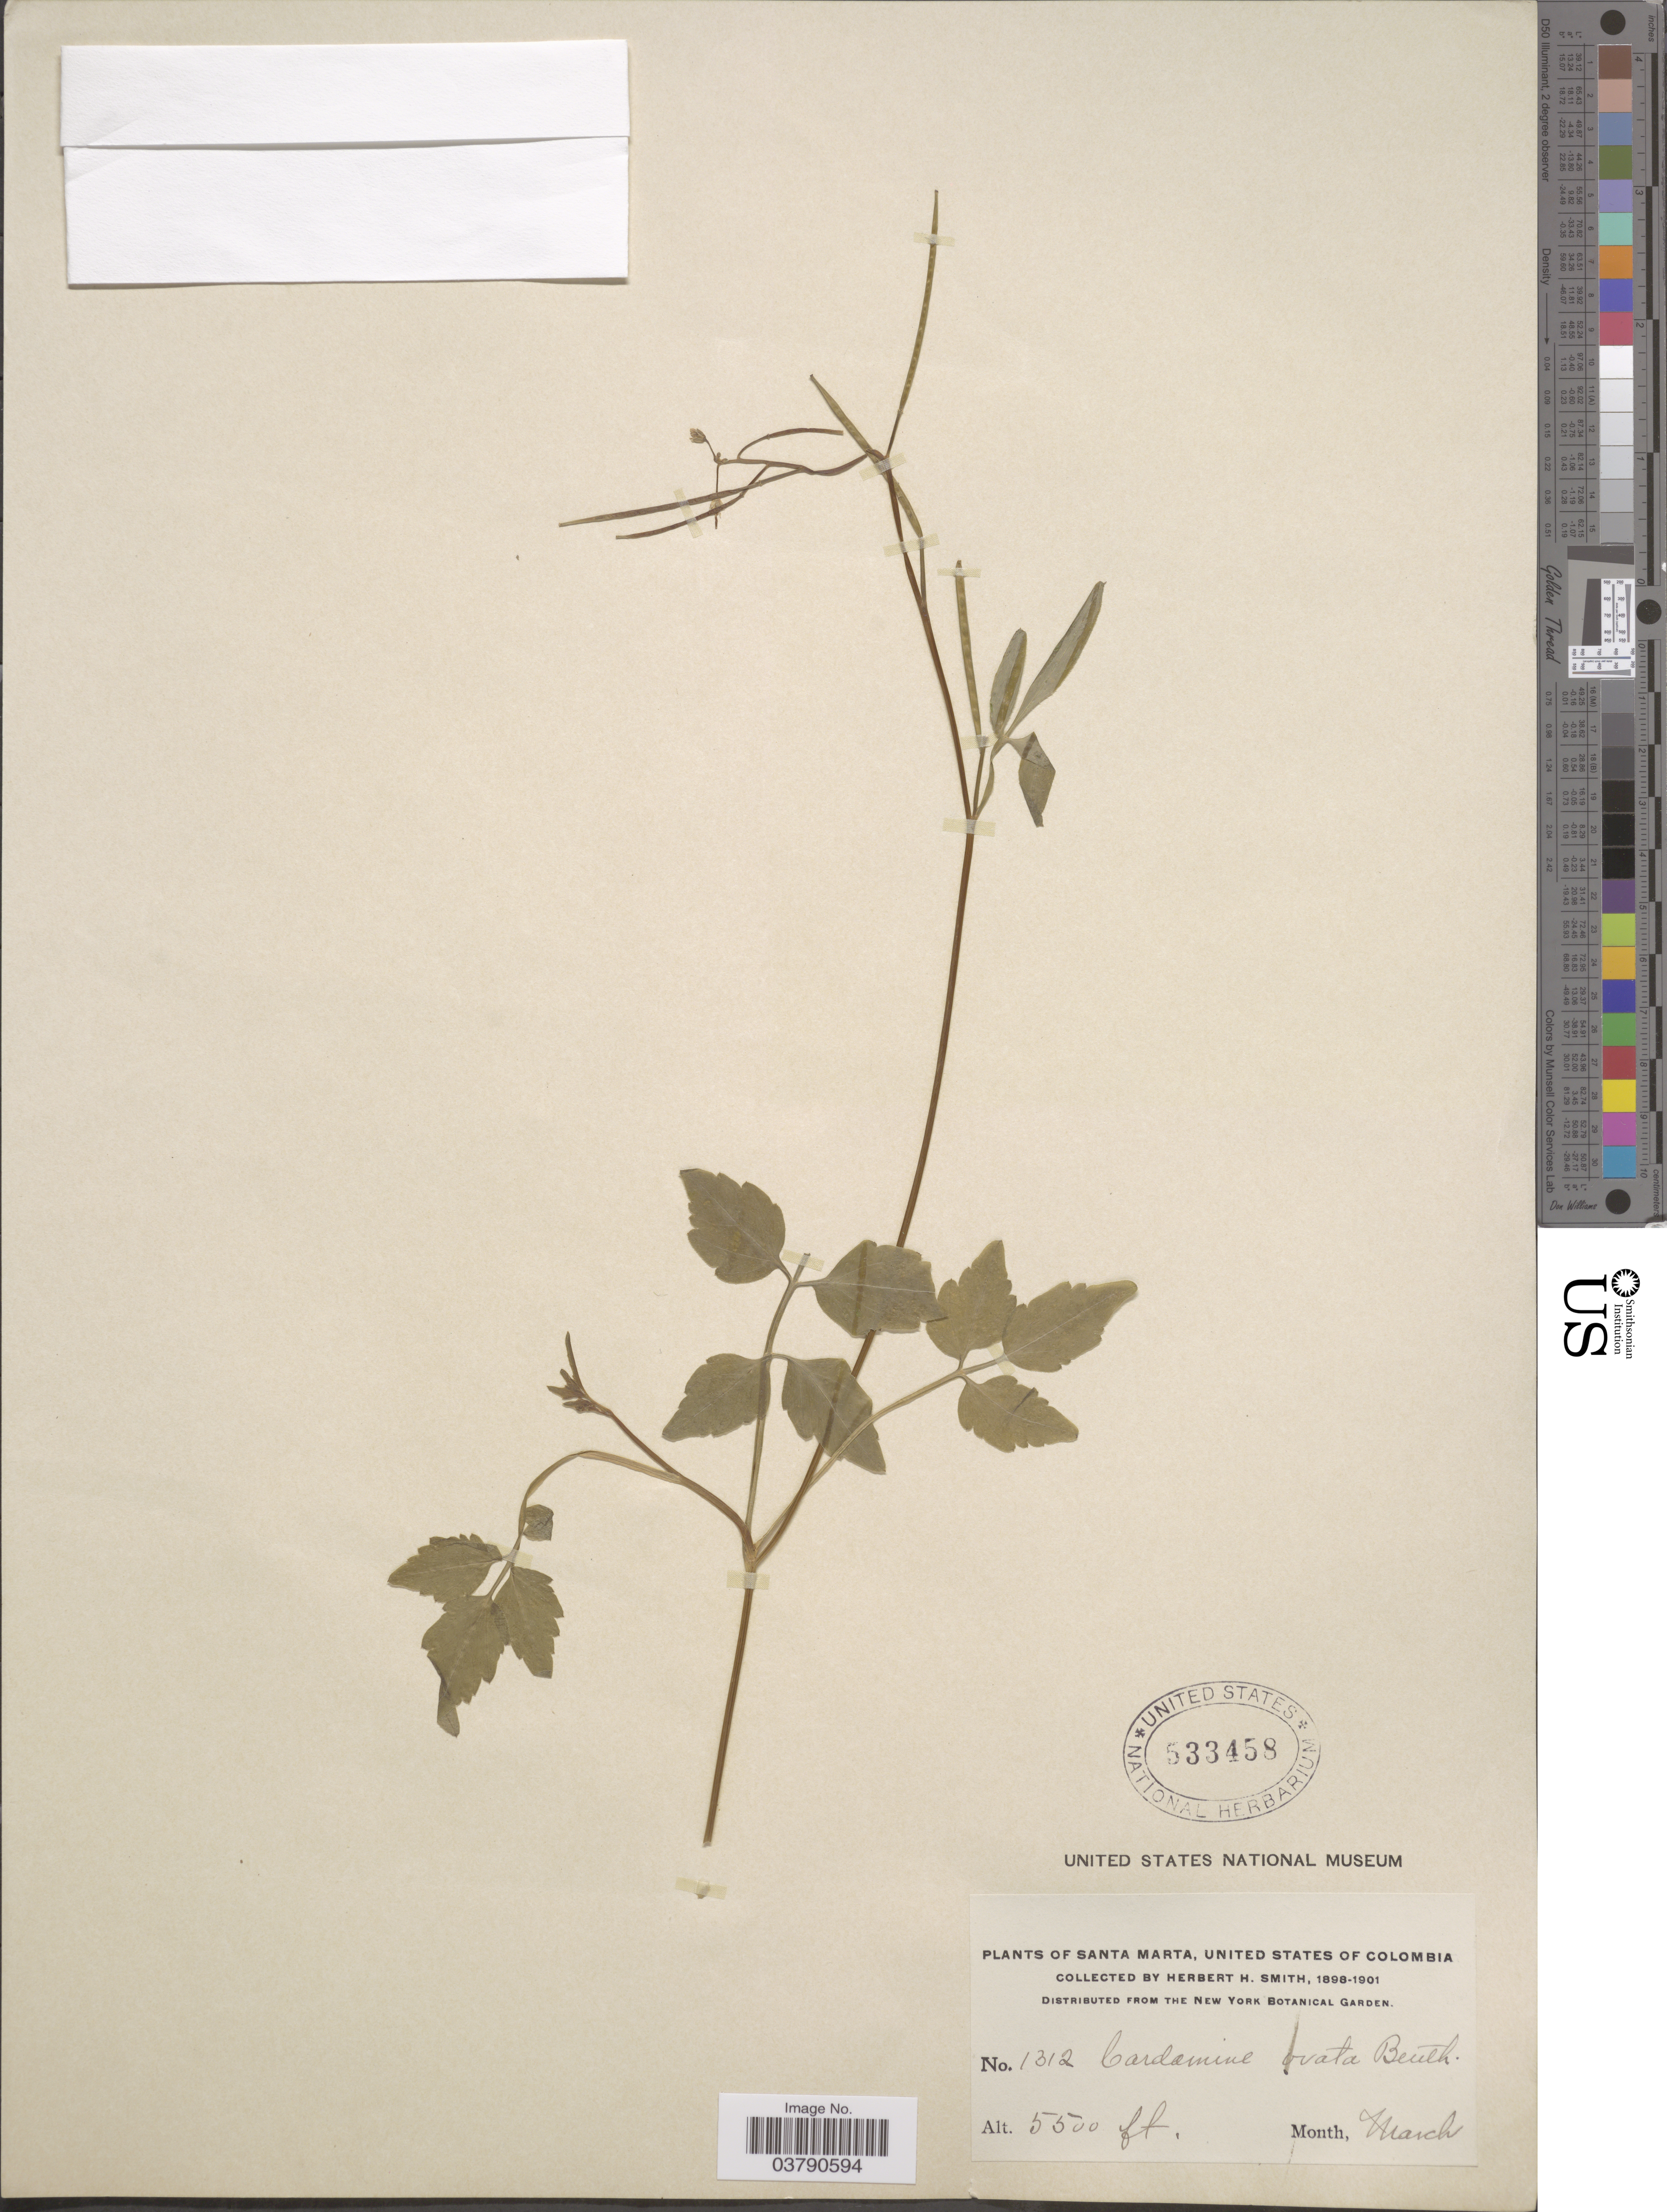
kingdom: Plantae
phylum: Tracheophyta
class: Magnoliopsida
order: Brassicales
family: Brassicaceae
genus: Cardamine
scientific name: Cardamine ovata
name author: Benth.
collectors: Herbert H. Smith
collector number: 1312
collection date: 1898-03/1901-03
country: Colombia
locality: Santa Marta, United States of Colombia.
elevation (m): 1676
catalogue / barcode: US 533458